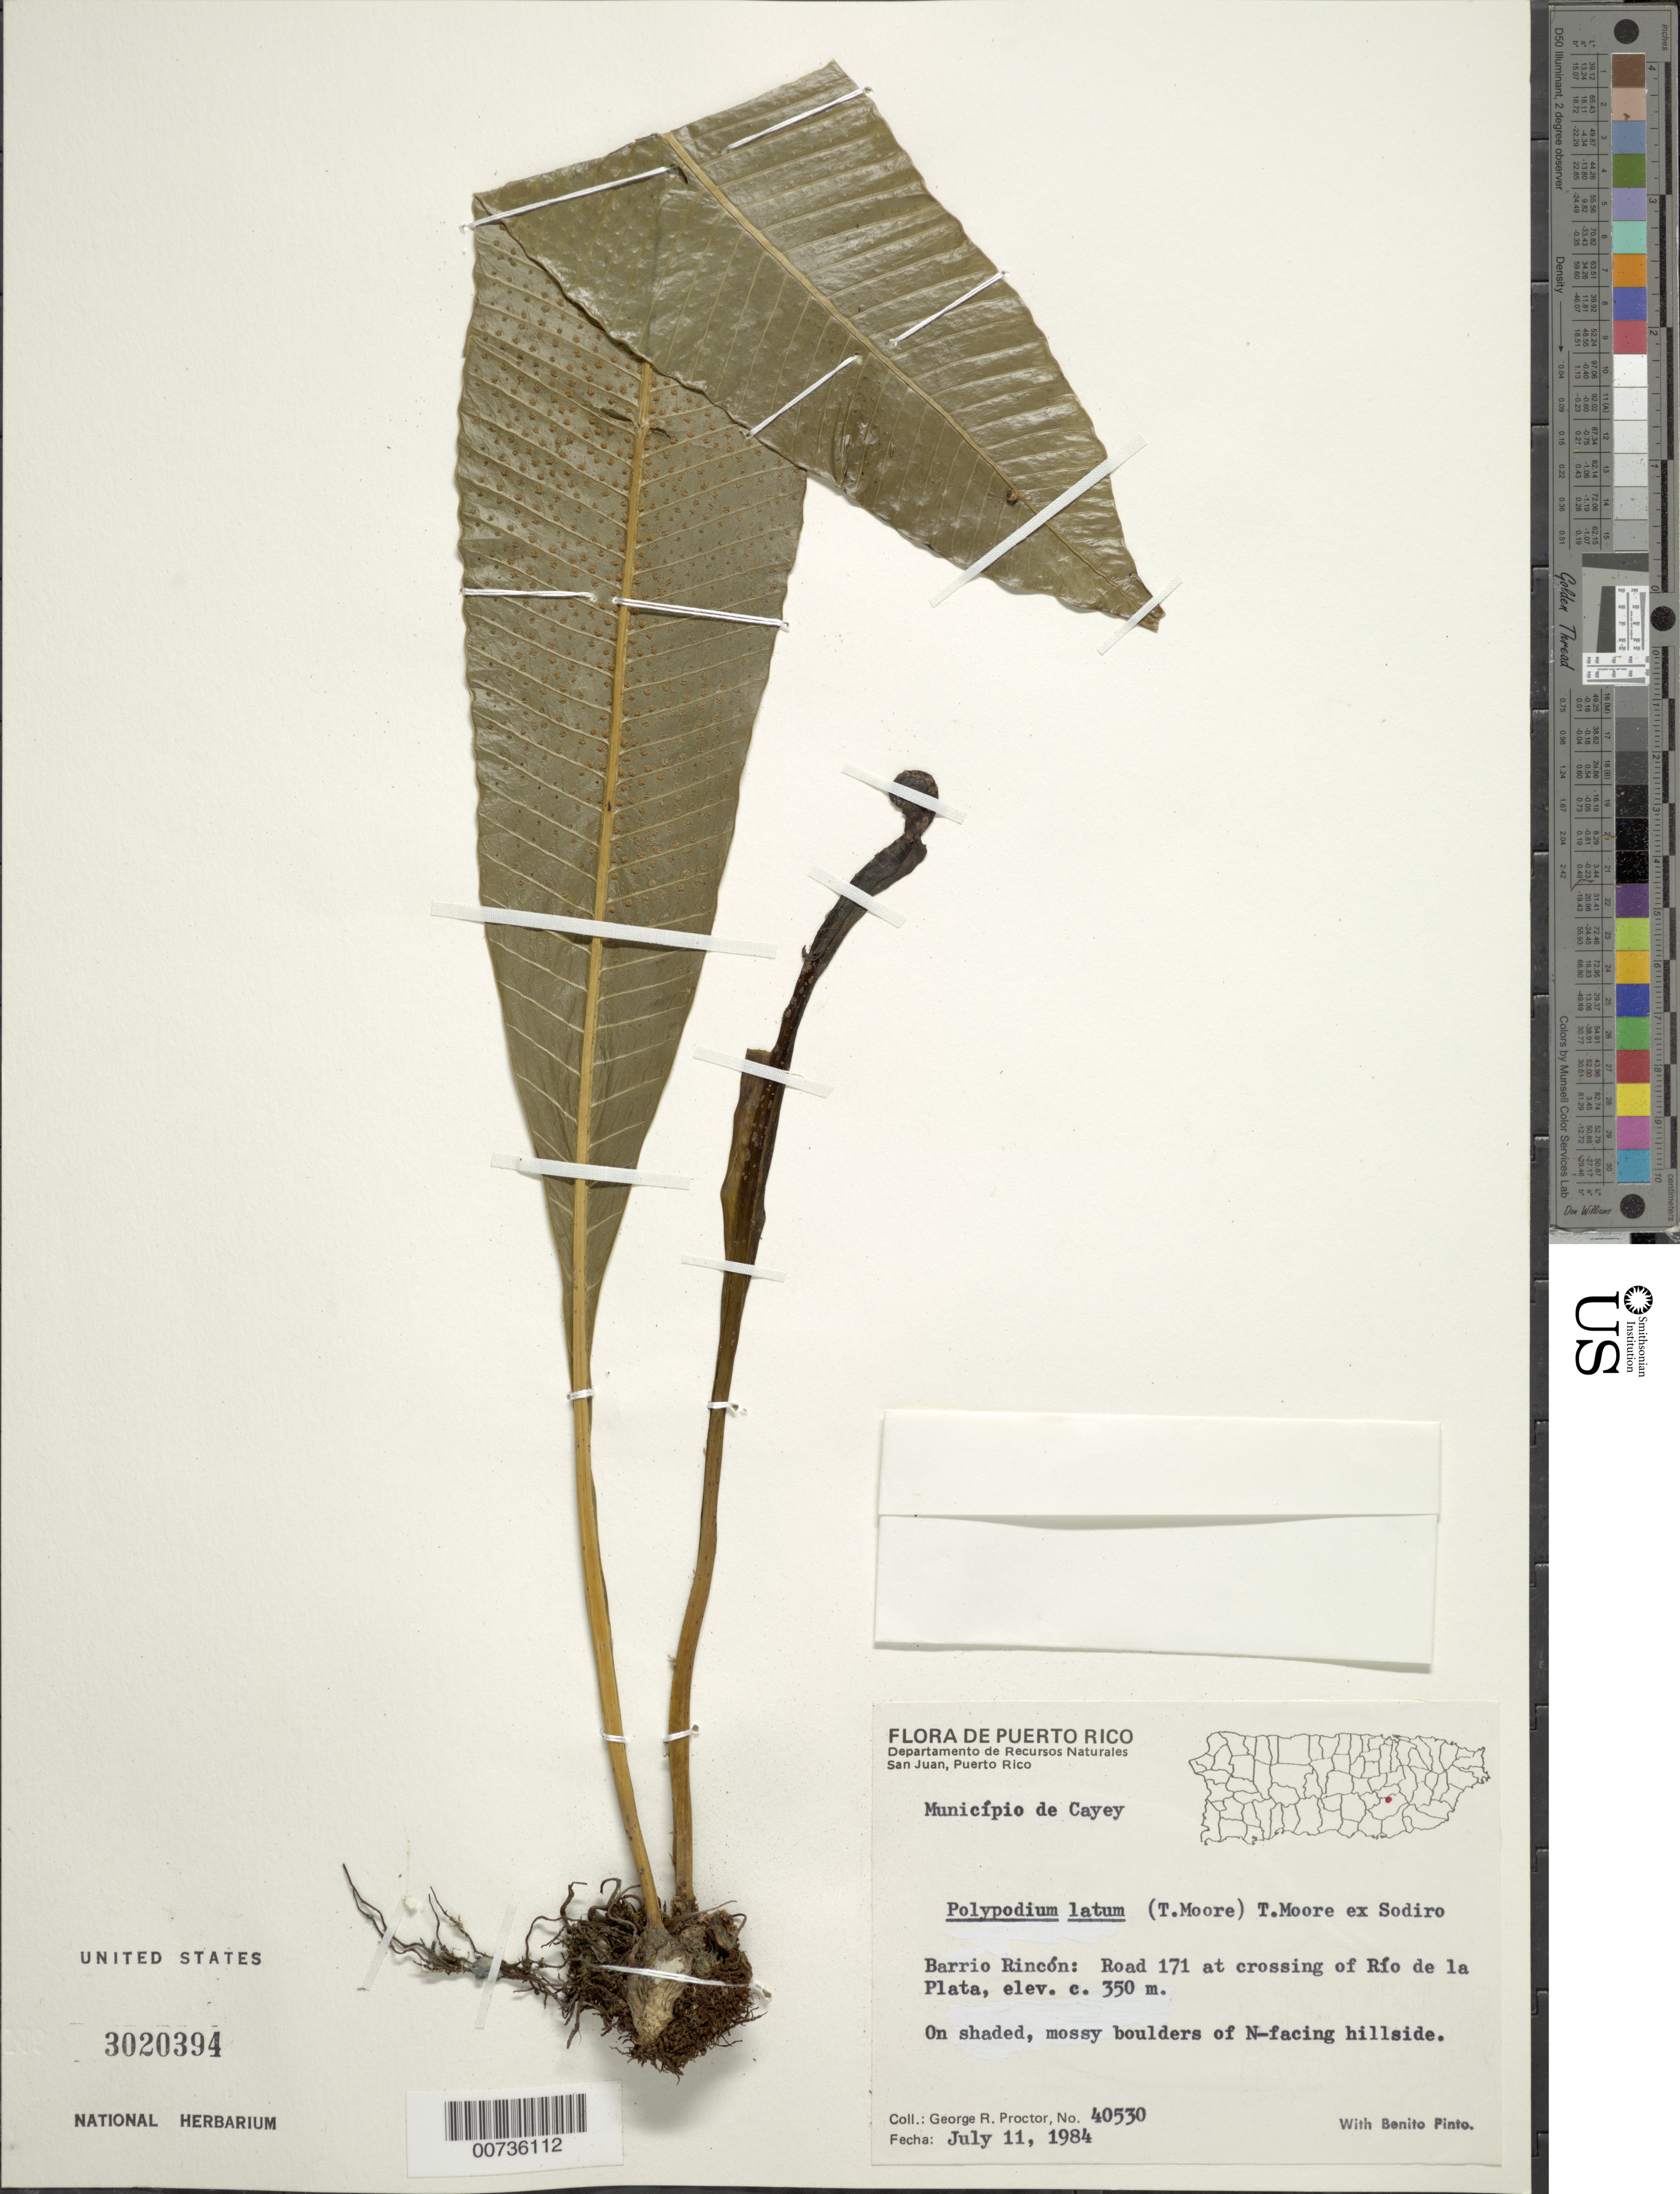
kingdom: Plantae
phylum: Tracheophyta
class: Polypodiopsida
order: Polypodiales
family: Polypodiaceae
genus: Campyloneurum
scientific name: Campyloneurum latum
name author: T. Moore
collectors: G. R. Proctor & B. Pinto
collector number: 40530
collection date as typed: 11 Jul 1984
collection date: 1984-07-11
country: Puerto Rico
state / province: Cayey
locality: Barrio Rincón: Road 171 at crossingof Río de la Plata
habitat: On shaded, mossy boulders of N-facing hillside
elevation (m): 350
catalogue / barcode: US 3020394